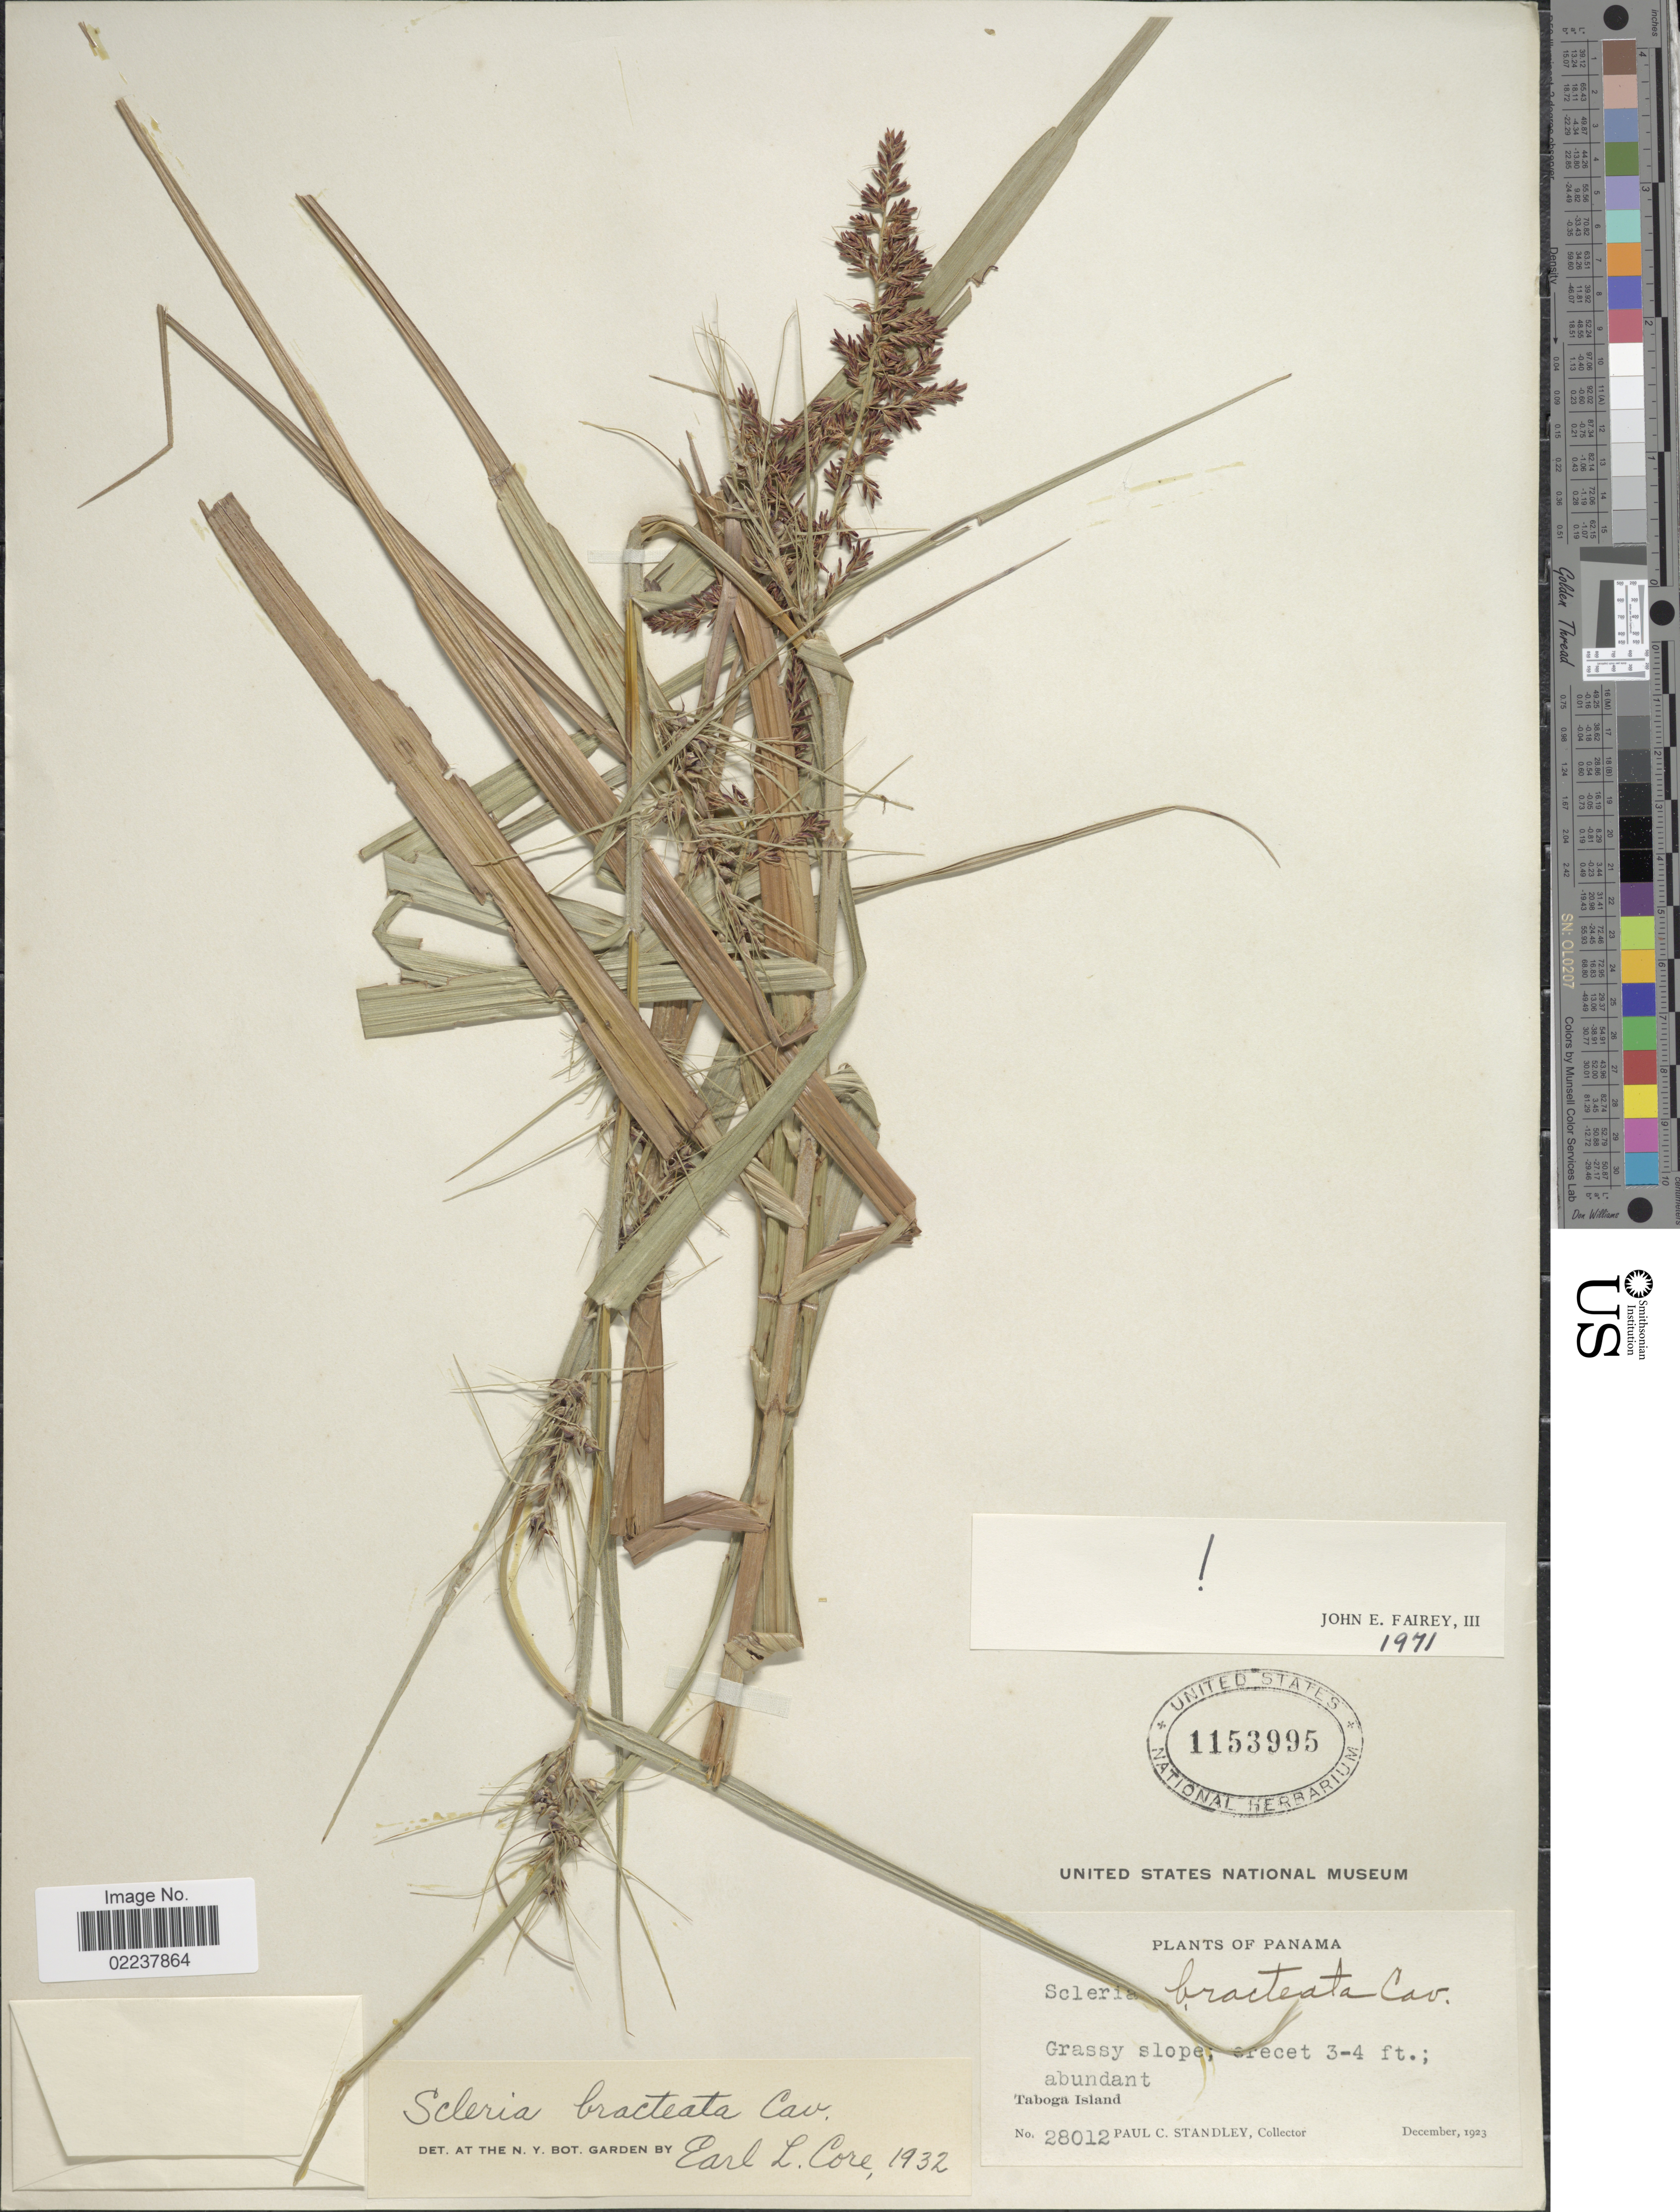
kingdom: Plantae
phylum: Tracheophyta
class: Liliopsida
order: Poales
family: Cyperaceae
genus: Scleria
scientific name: Scleria bracteata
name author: Cav.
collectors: P. C. Standley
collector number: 28012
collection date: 1923-12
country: Panama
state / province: Panamá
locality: Taboga Island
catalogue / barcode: US 1153995